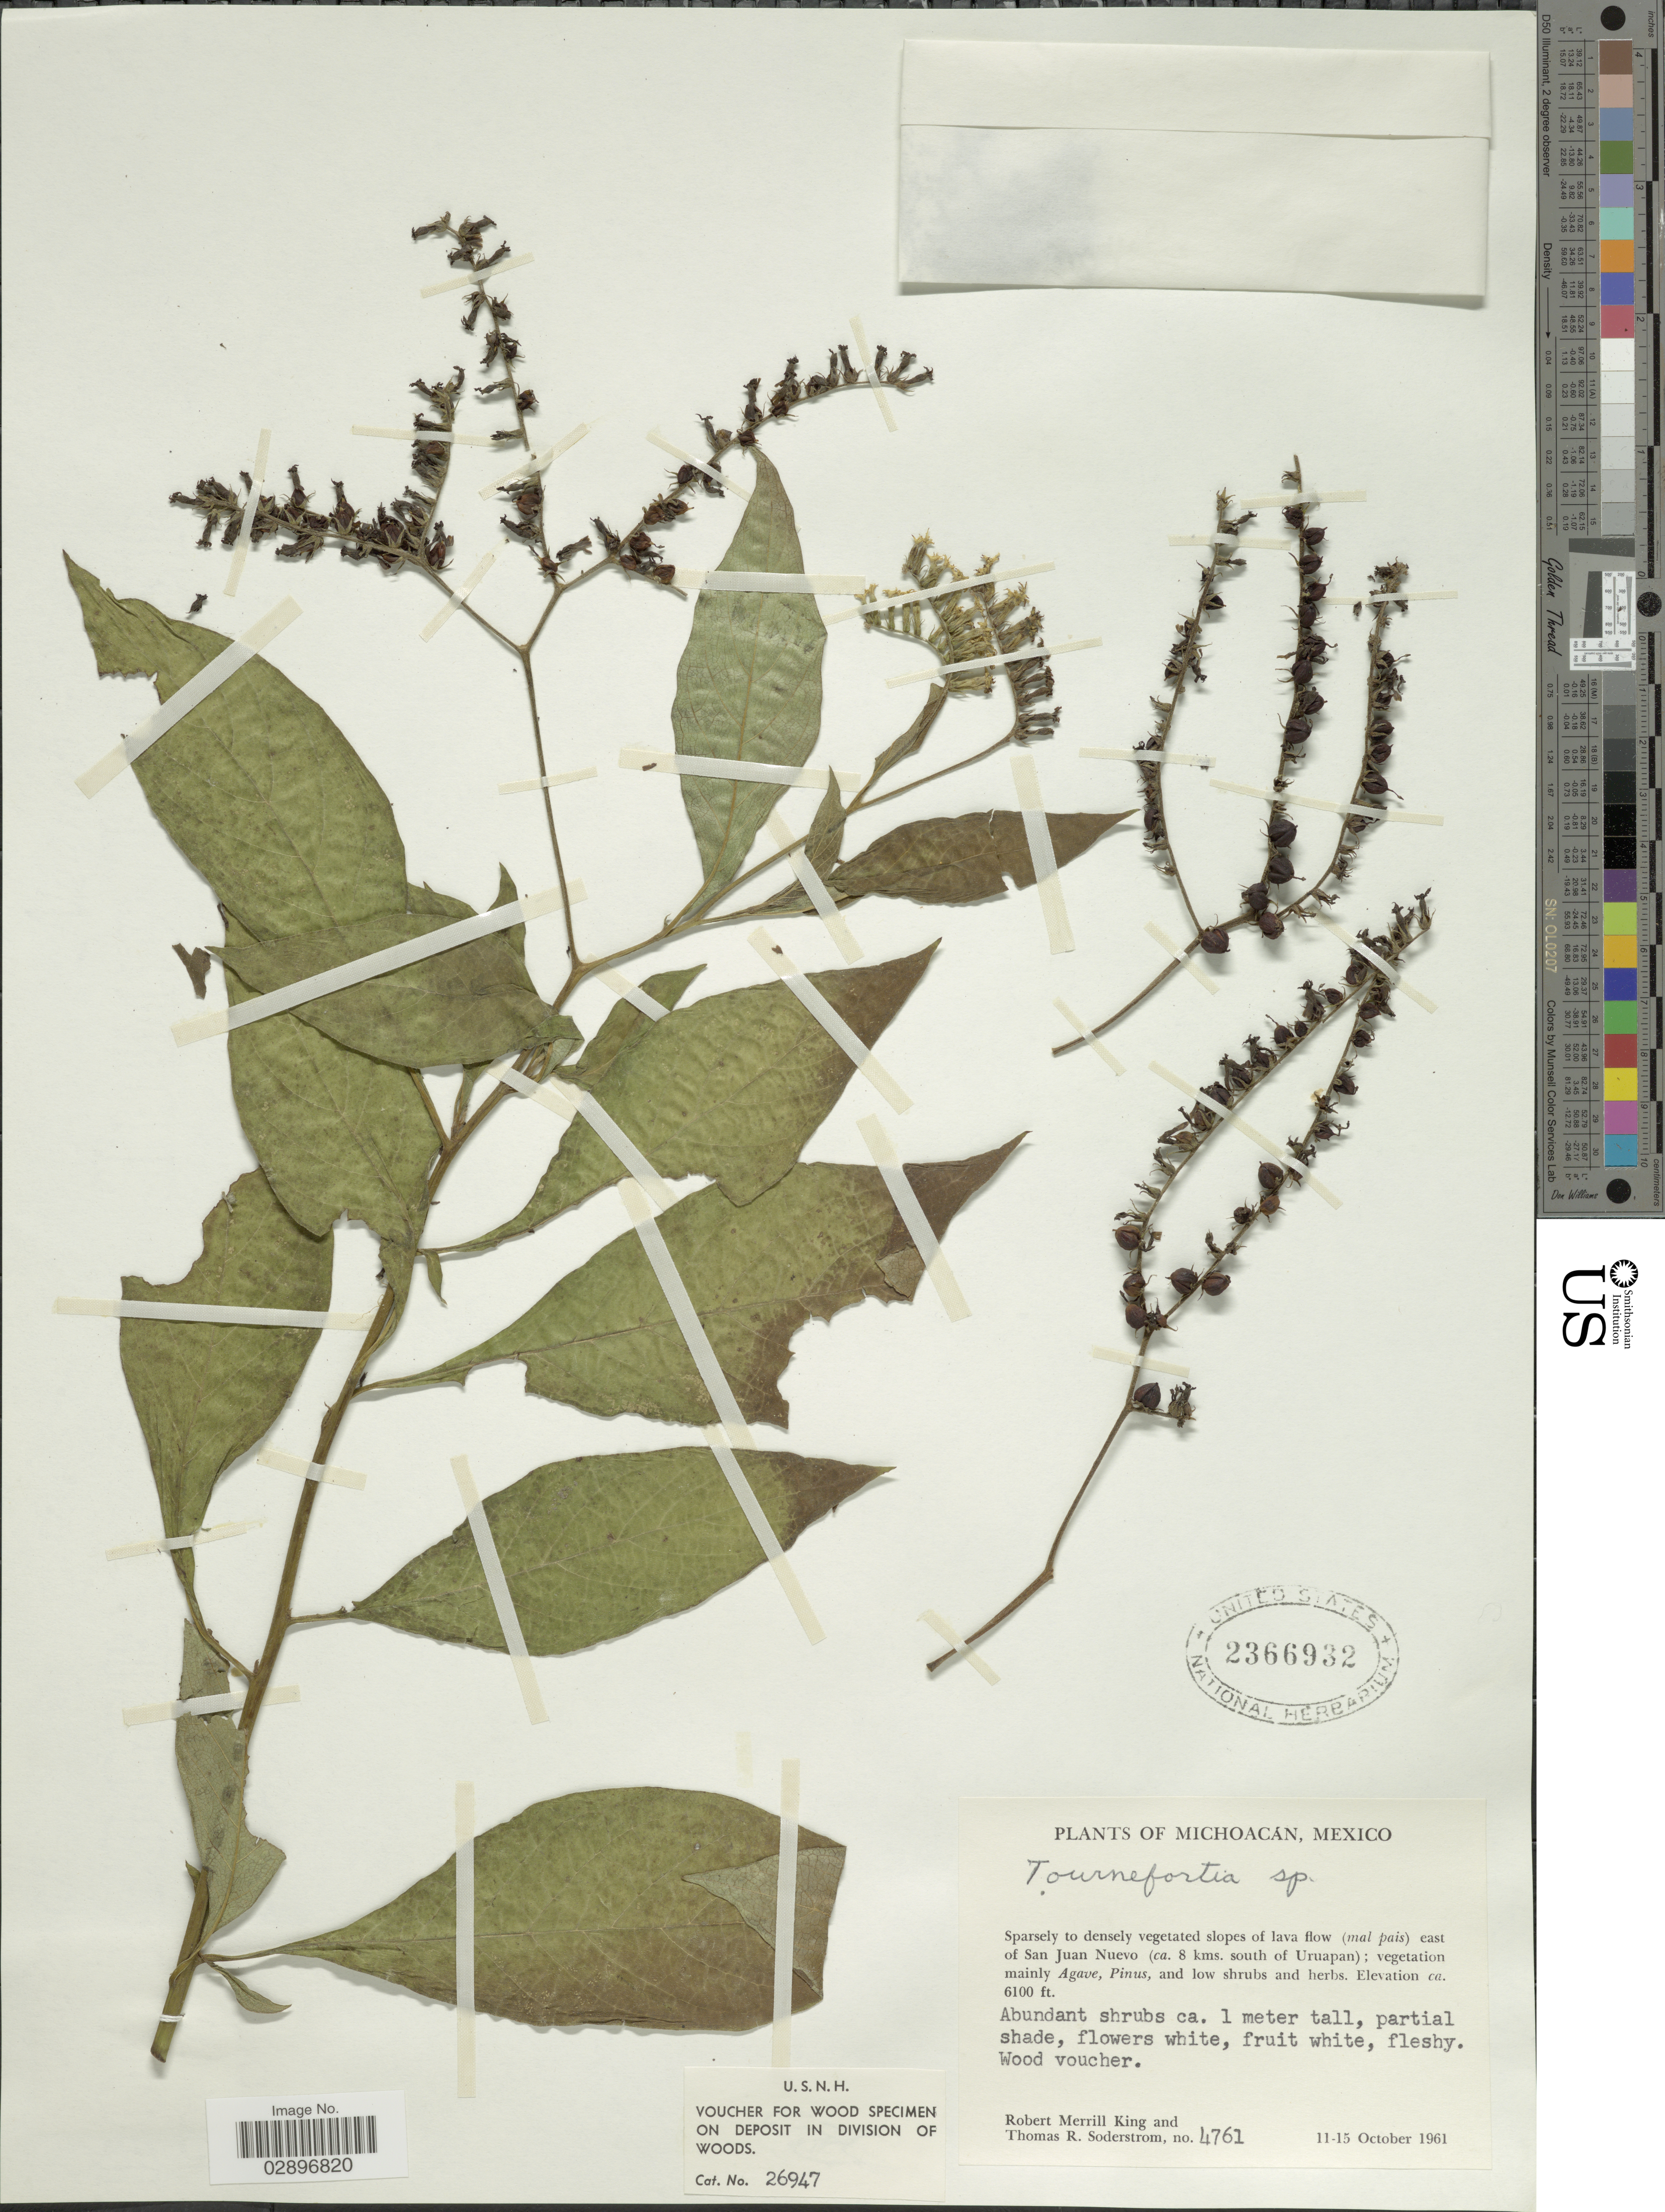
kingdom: Plantae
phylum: Tracheophyta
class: Magnoliopsida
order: Boraginales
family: Heliotropiaceae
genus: Tournefortia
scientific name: Tournefortia petiolaris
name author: DC.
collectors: R. M. King & T. R. Soderstrom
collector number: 4761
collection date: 1961-10-11/1961-10-15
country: Mexico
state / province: Michoacán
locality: East of San Juan Nuevo (ca. 8 kms. south of Uruapan).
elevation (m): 1859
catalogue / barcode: US 2366932